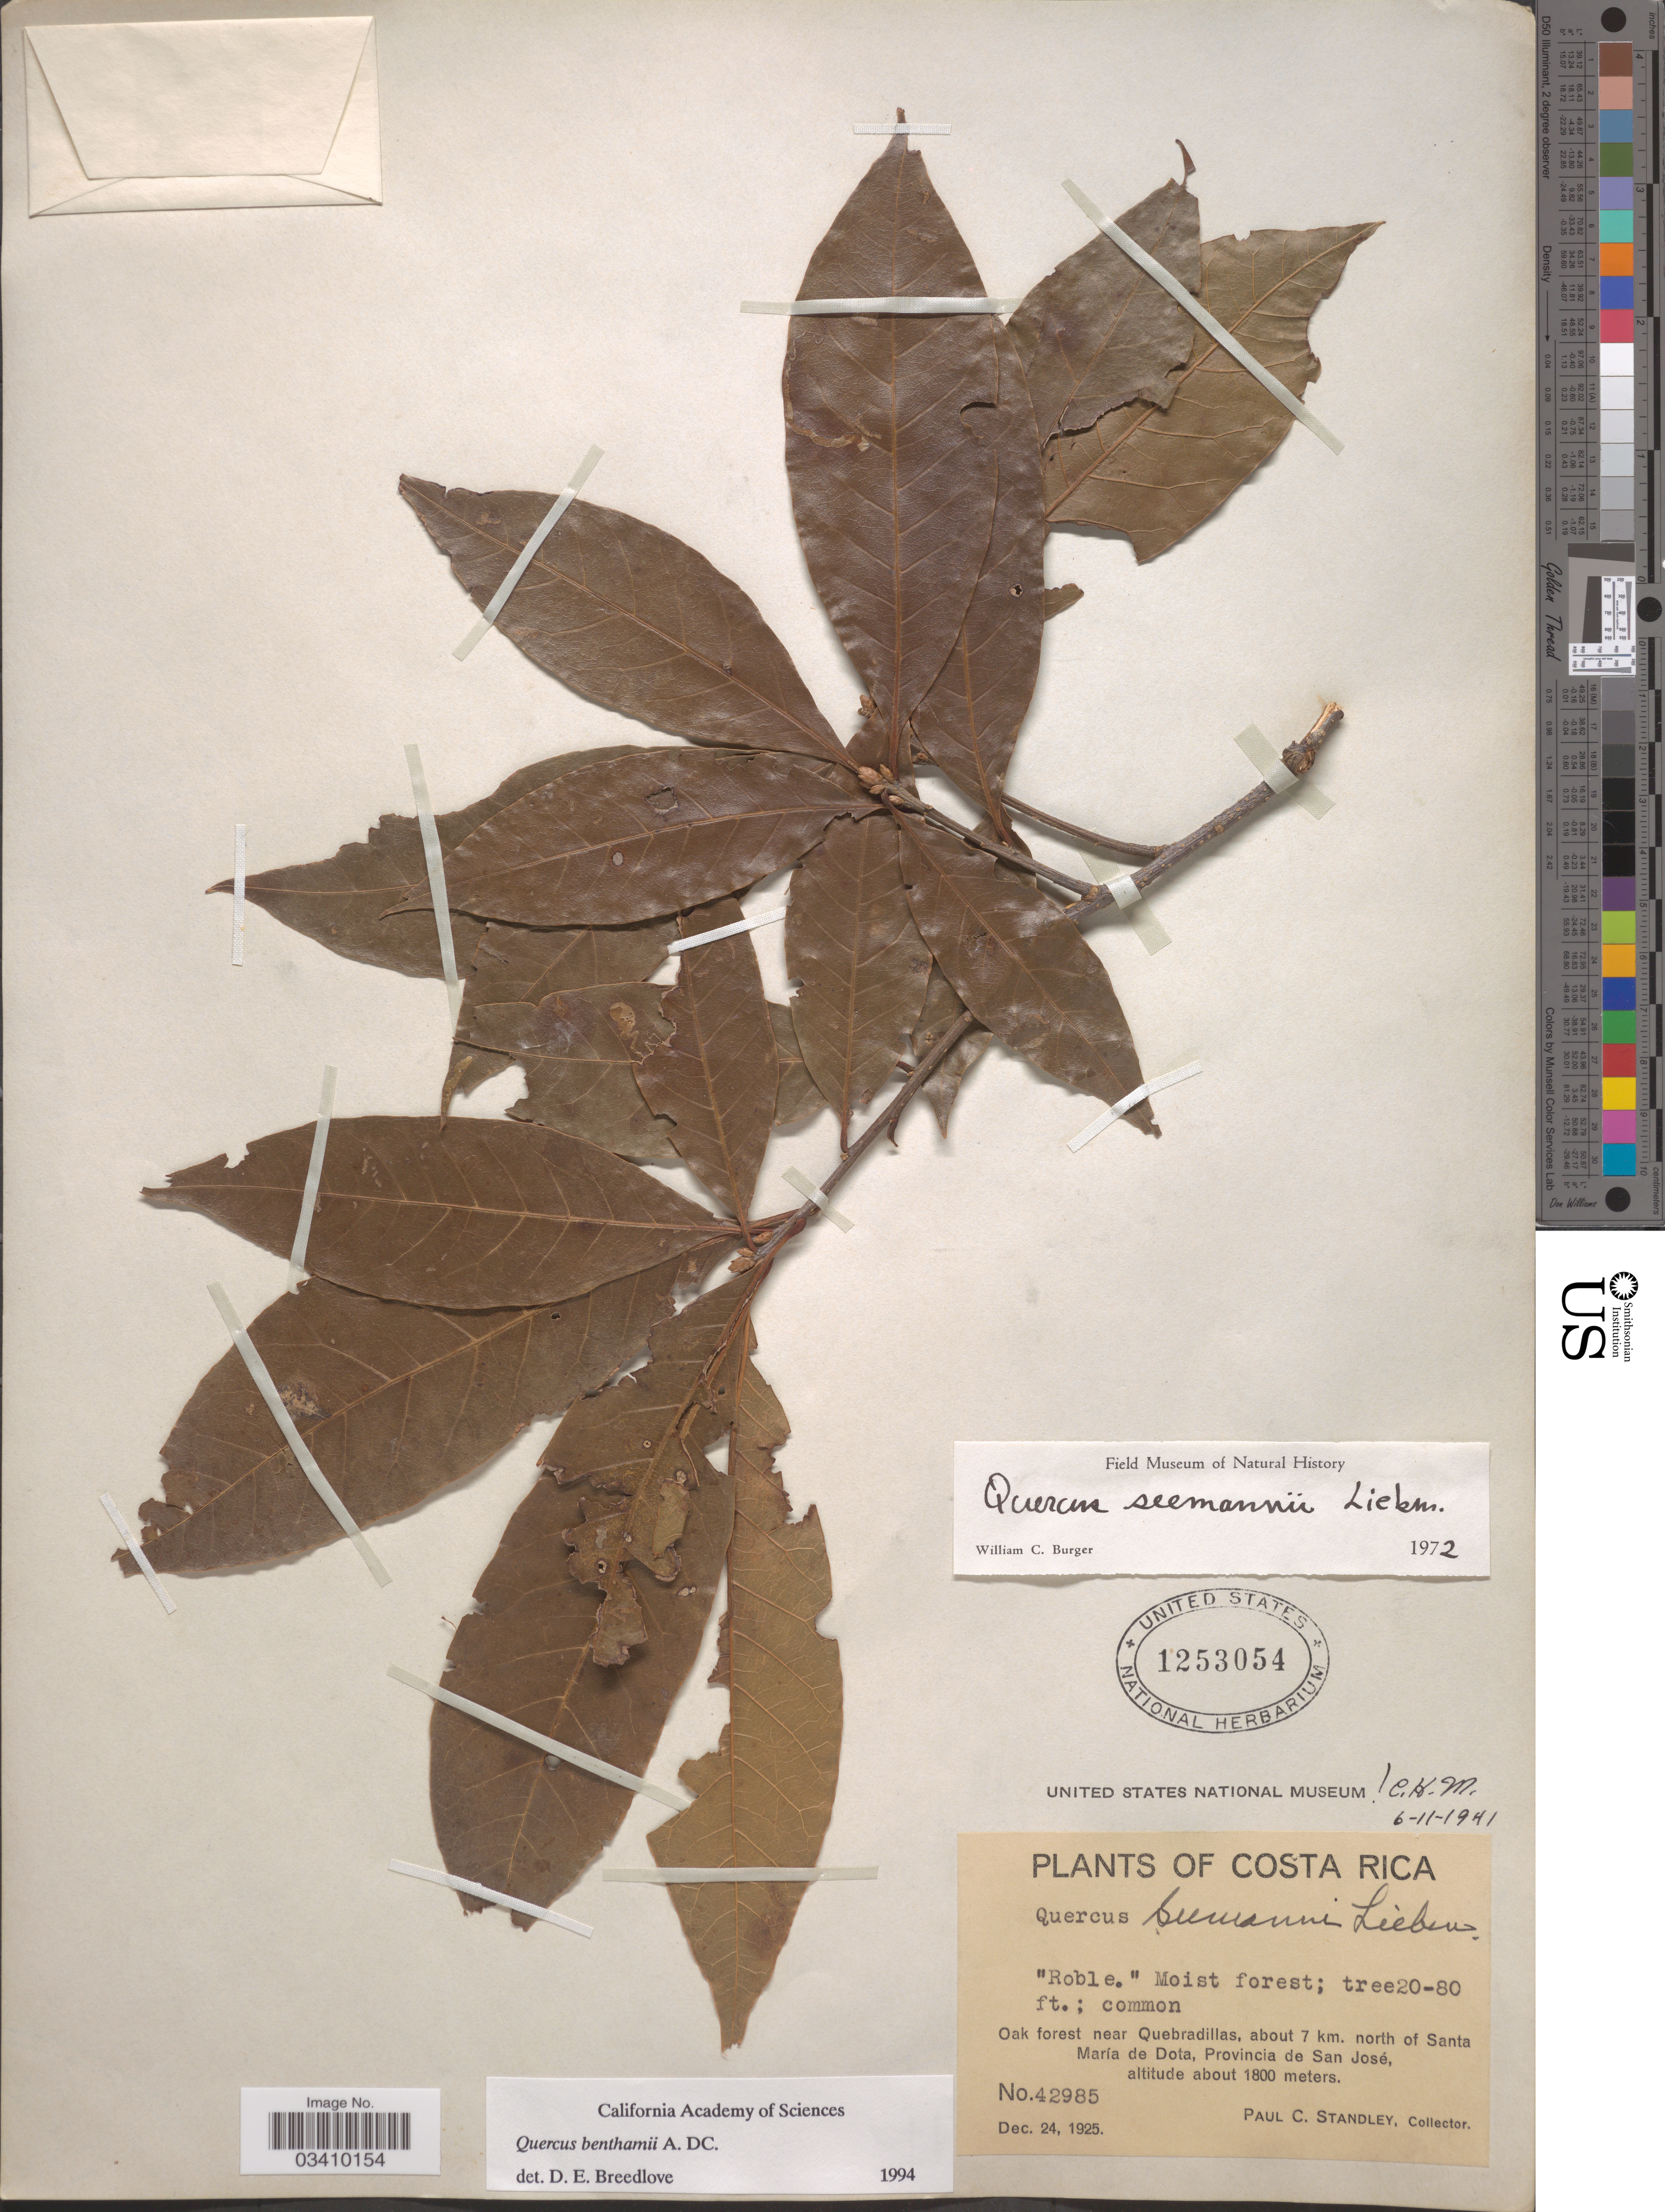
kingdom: Plantae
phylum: Tracheophyta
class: Magnoliopsida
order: Fagales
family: Fagaceae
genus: Quercus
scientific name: Quercus benthamii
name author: A. DC.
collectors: P. C. Standley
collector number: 42985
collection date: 1925-12-24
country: Costa Rica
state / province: San José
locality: Oak forest near Quebradillas, about 7 km. north of Santa María de Dota.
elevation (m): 1800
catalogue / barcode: US 1253054